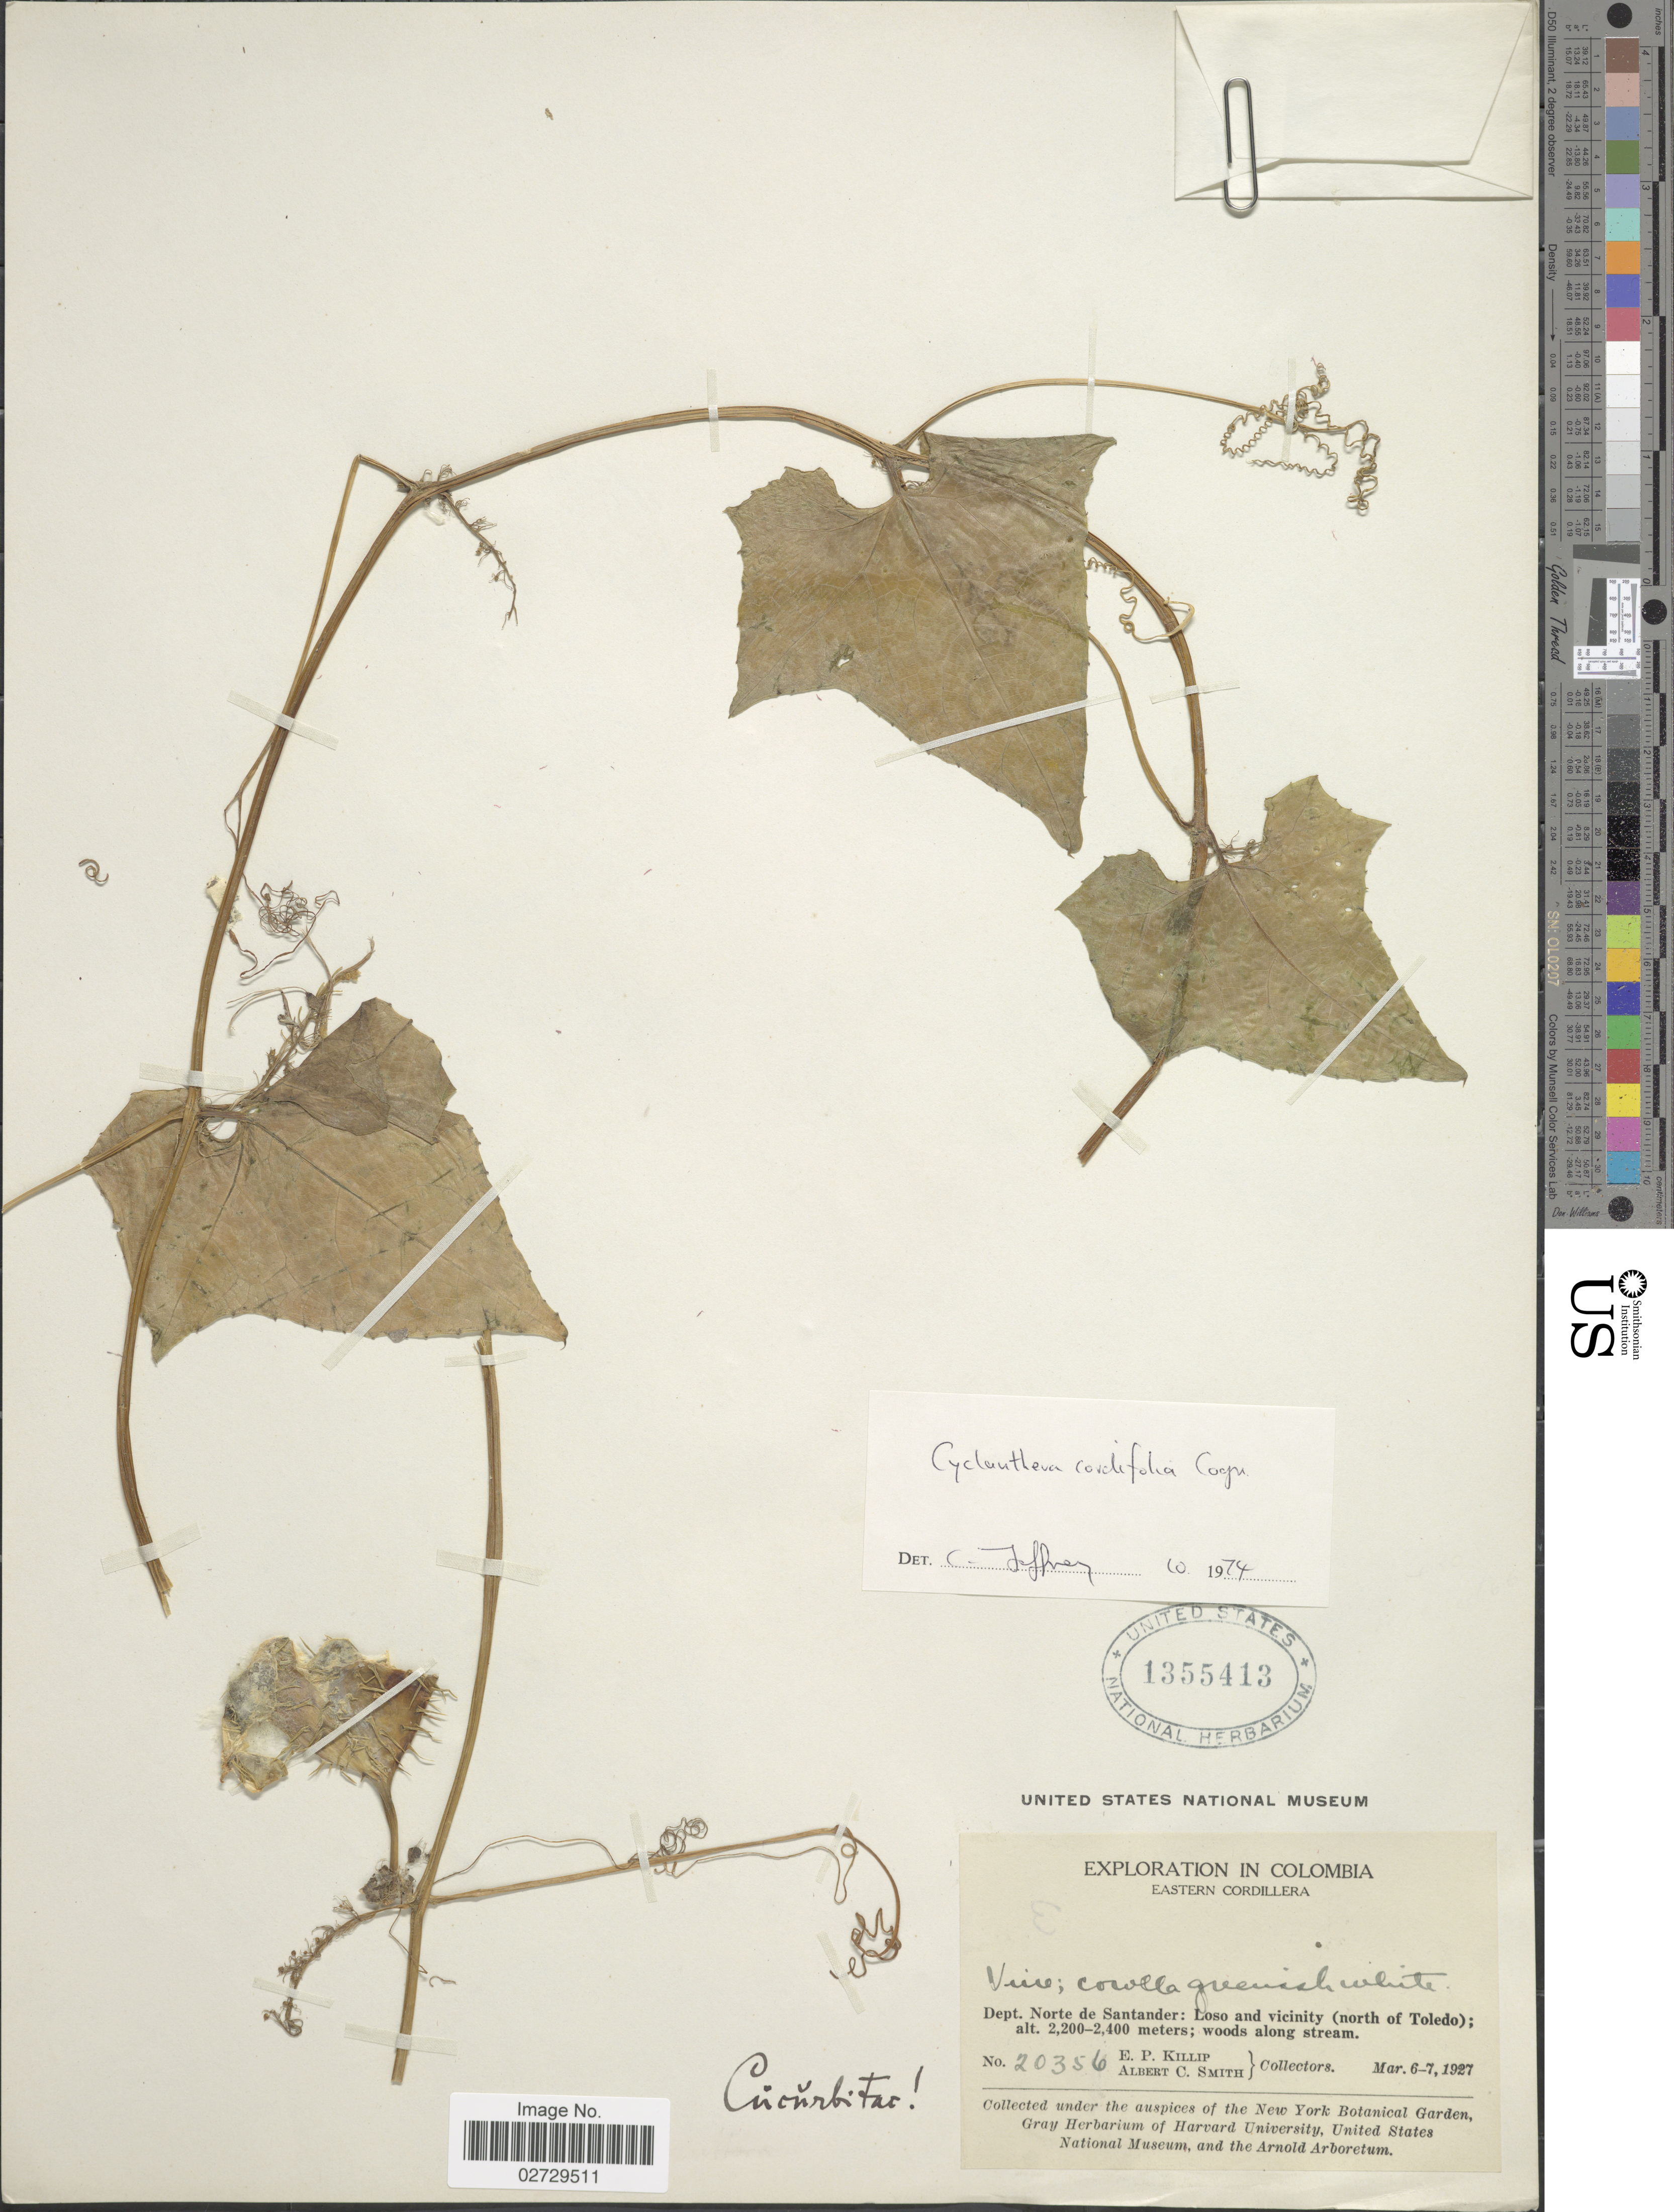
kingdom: Plantae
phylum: Tracheophyta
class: Magnoliopsida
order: Cucurbitales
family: Cucurbitaceae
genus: Cyclanthera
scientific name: Cyclanthera cordifolia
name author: Cogn.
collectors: E. P. Killip & A. C. Smith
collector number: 20356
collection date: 1927-03-06/1927-03-07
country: Colombia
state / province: Norte de Santander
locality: Eastern Cordillera. Dept. Norte de Santander: Loso and vicinity (north of Toledo)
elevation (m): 2200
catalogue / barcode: US 1355413